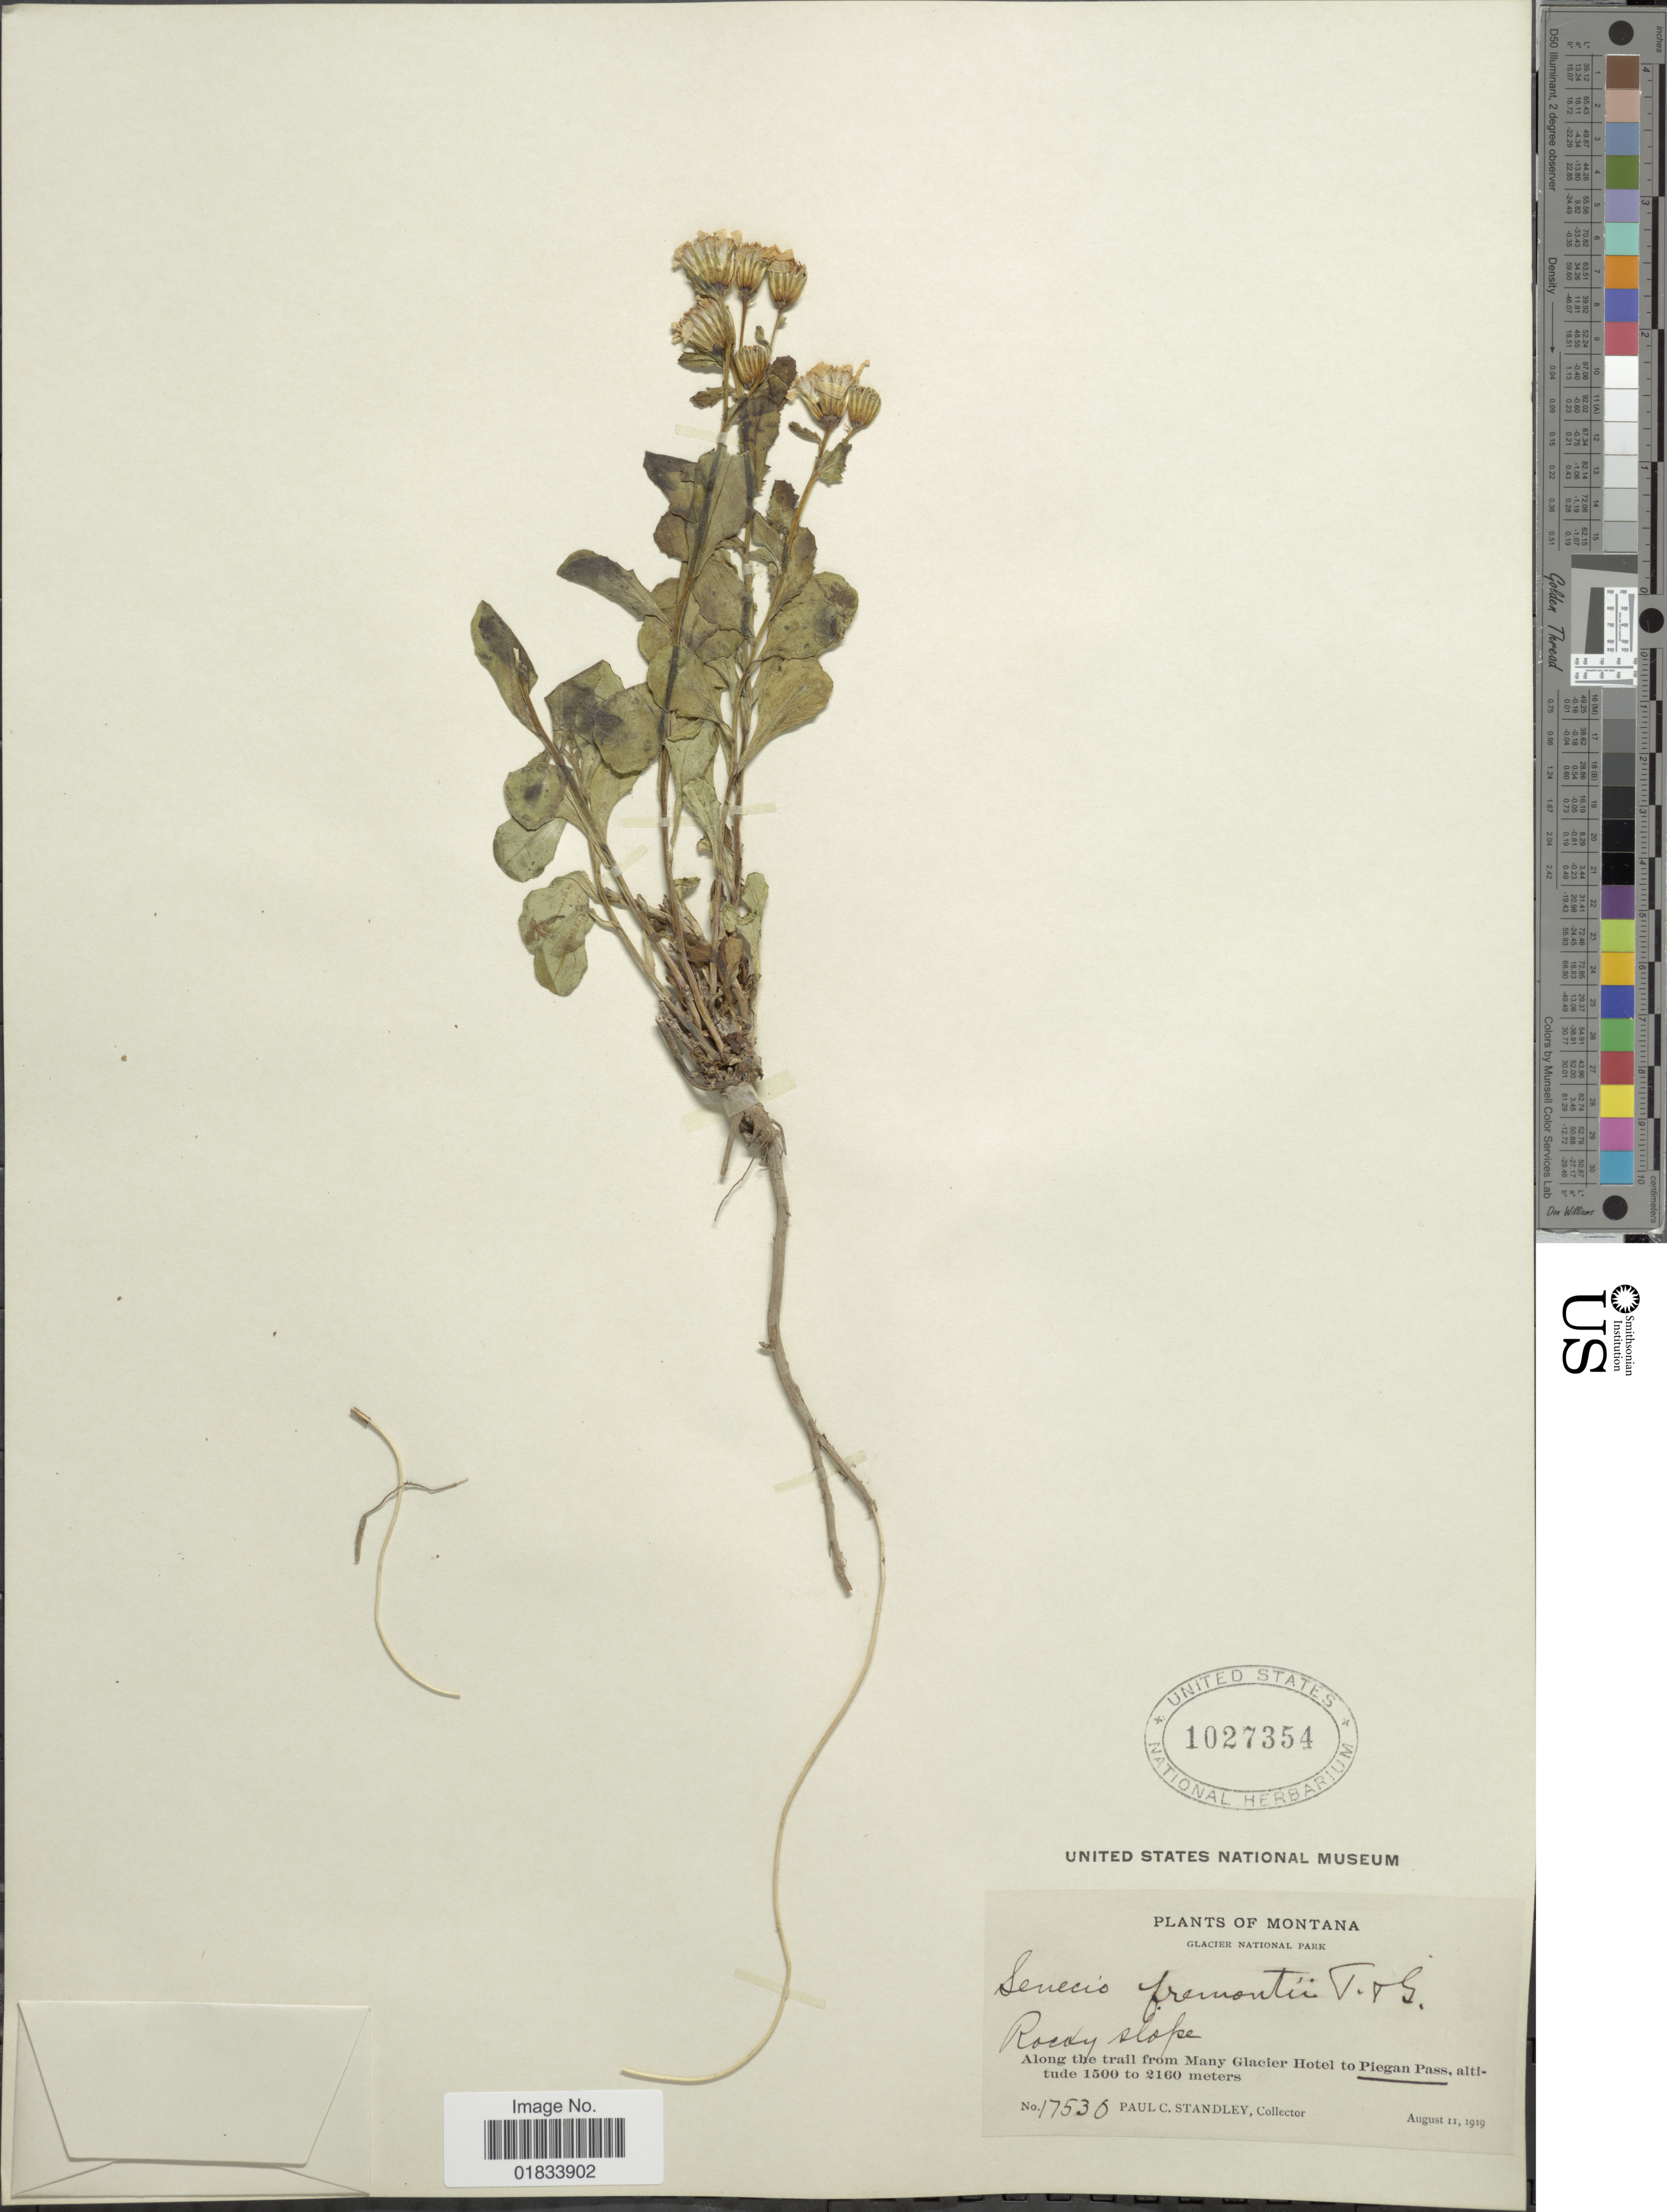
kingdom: Plantae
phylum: Tracheophyta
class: Magnoliopsida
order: Asterales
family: Asteraceae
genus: Senecio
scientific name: Senecio fremontii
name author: Torr. & A. Gray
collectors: P. C. Standley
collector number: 17530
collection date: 1919-08-11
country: United States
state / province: Montana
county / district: Glacier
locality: Glacier National Park, along the trail from Many Glacier Hotel to Piegan Pass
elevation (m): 1500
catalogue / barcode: US 1027354